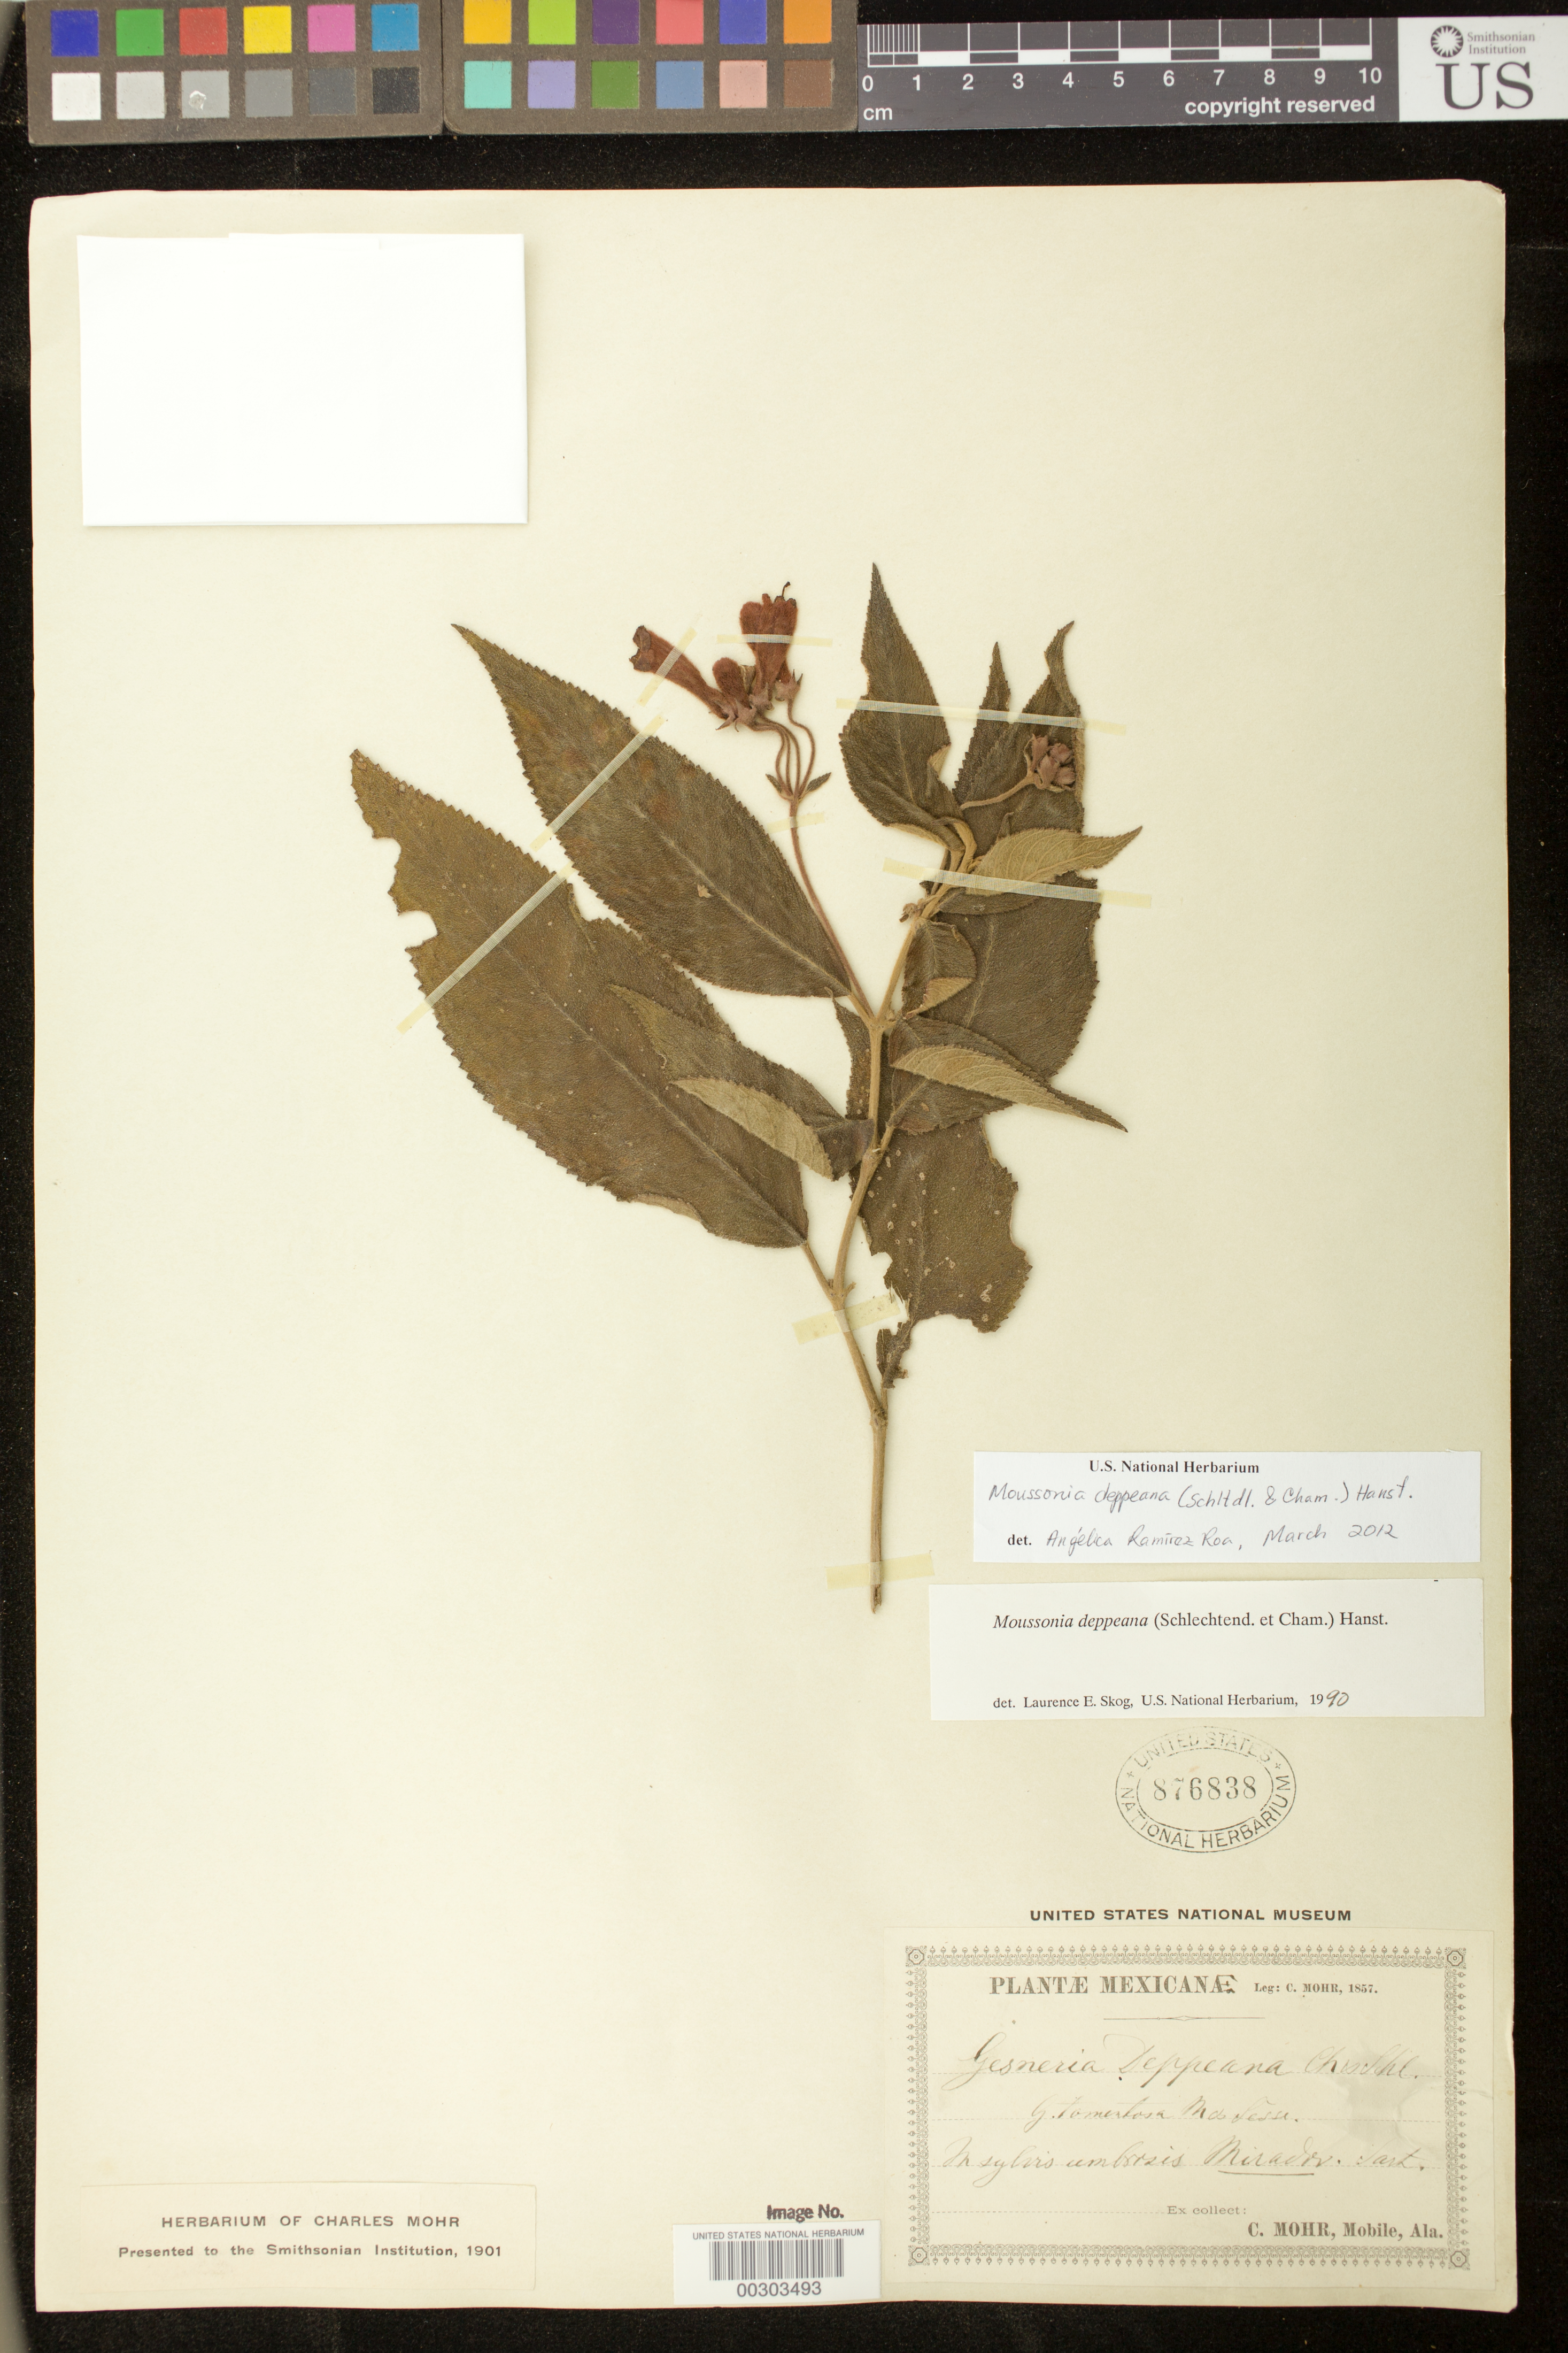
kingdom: Plantae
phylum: Tracheophyta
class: Magnoliopsida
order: Lamiales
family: Gesneriaceae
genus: Moussonia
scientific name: Moussonia deppeana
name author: (Schltdl. & Cham.) Klotzsch ex Hanst.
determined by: Ramírez-Roa, A.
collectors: C. T. Mohr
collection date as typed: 1857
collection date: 1857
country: Mexico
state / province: Veracruz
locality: Mirador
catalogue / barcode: US 876838